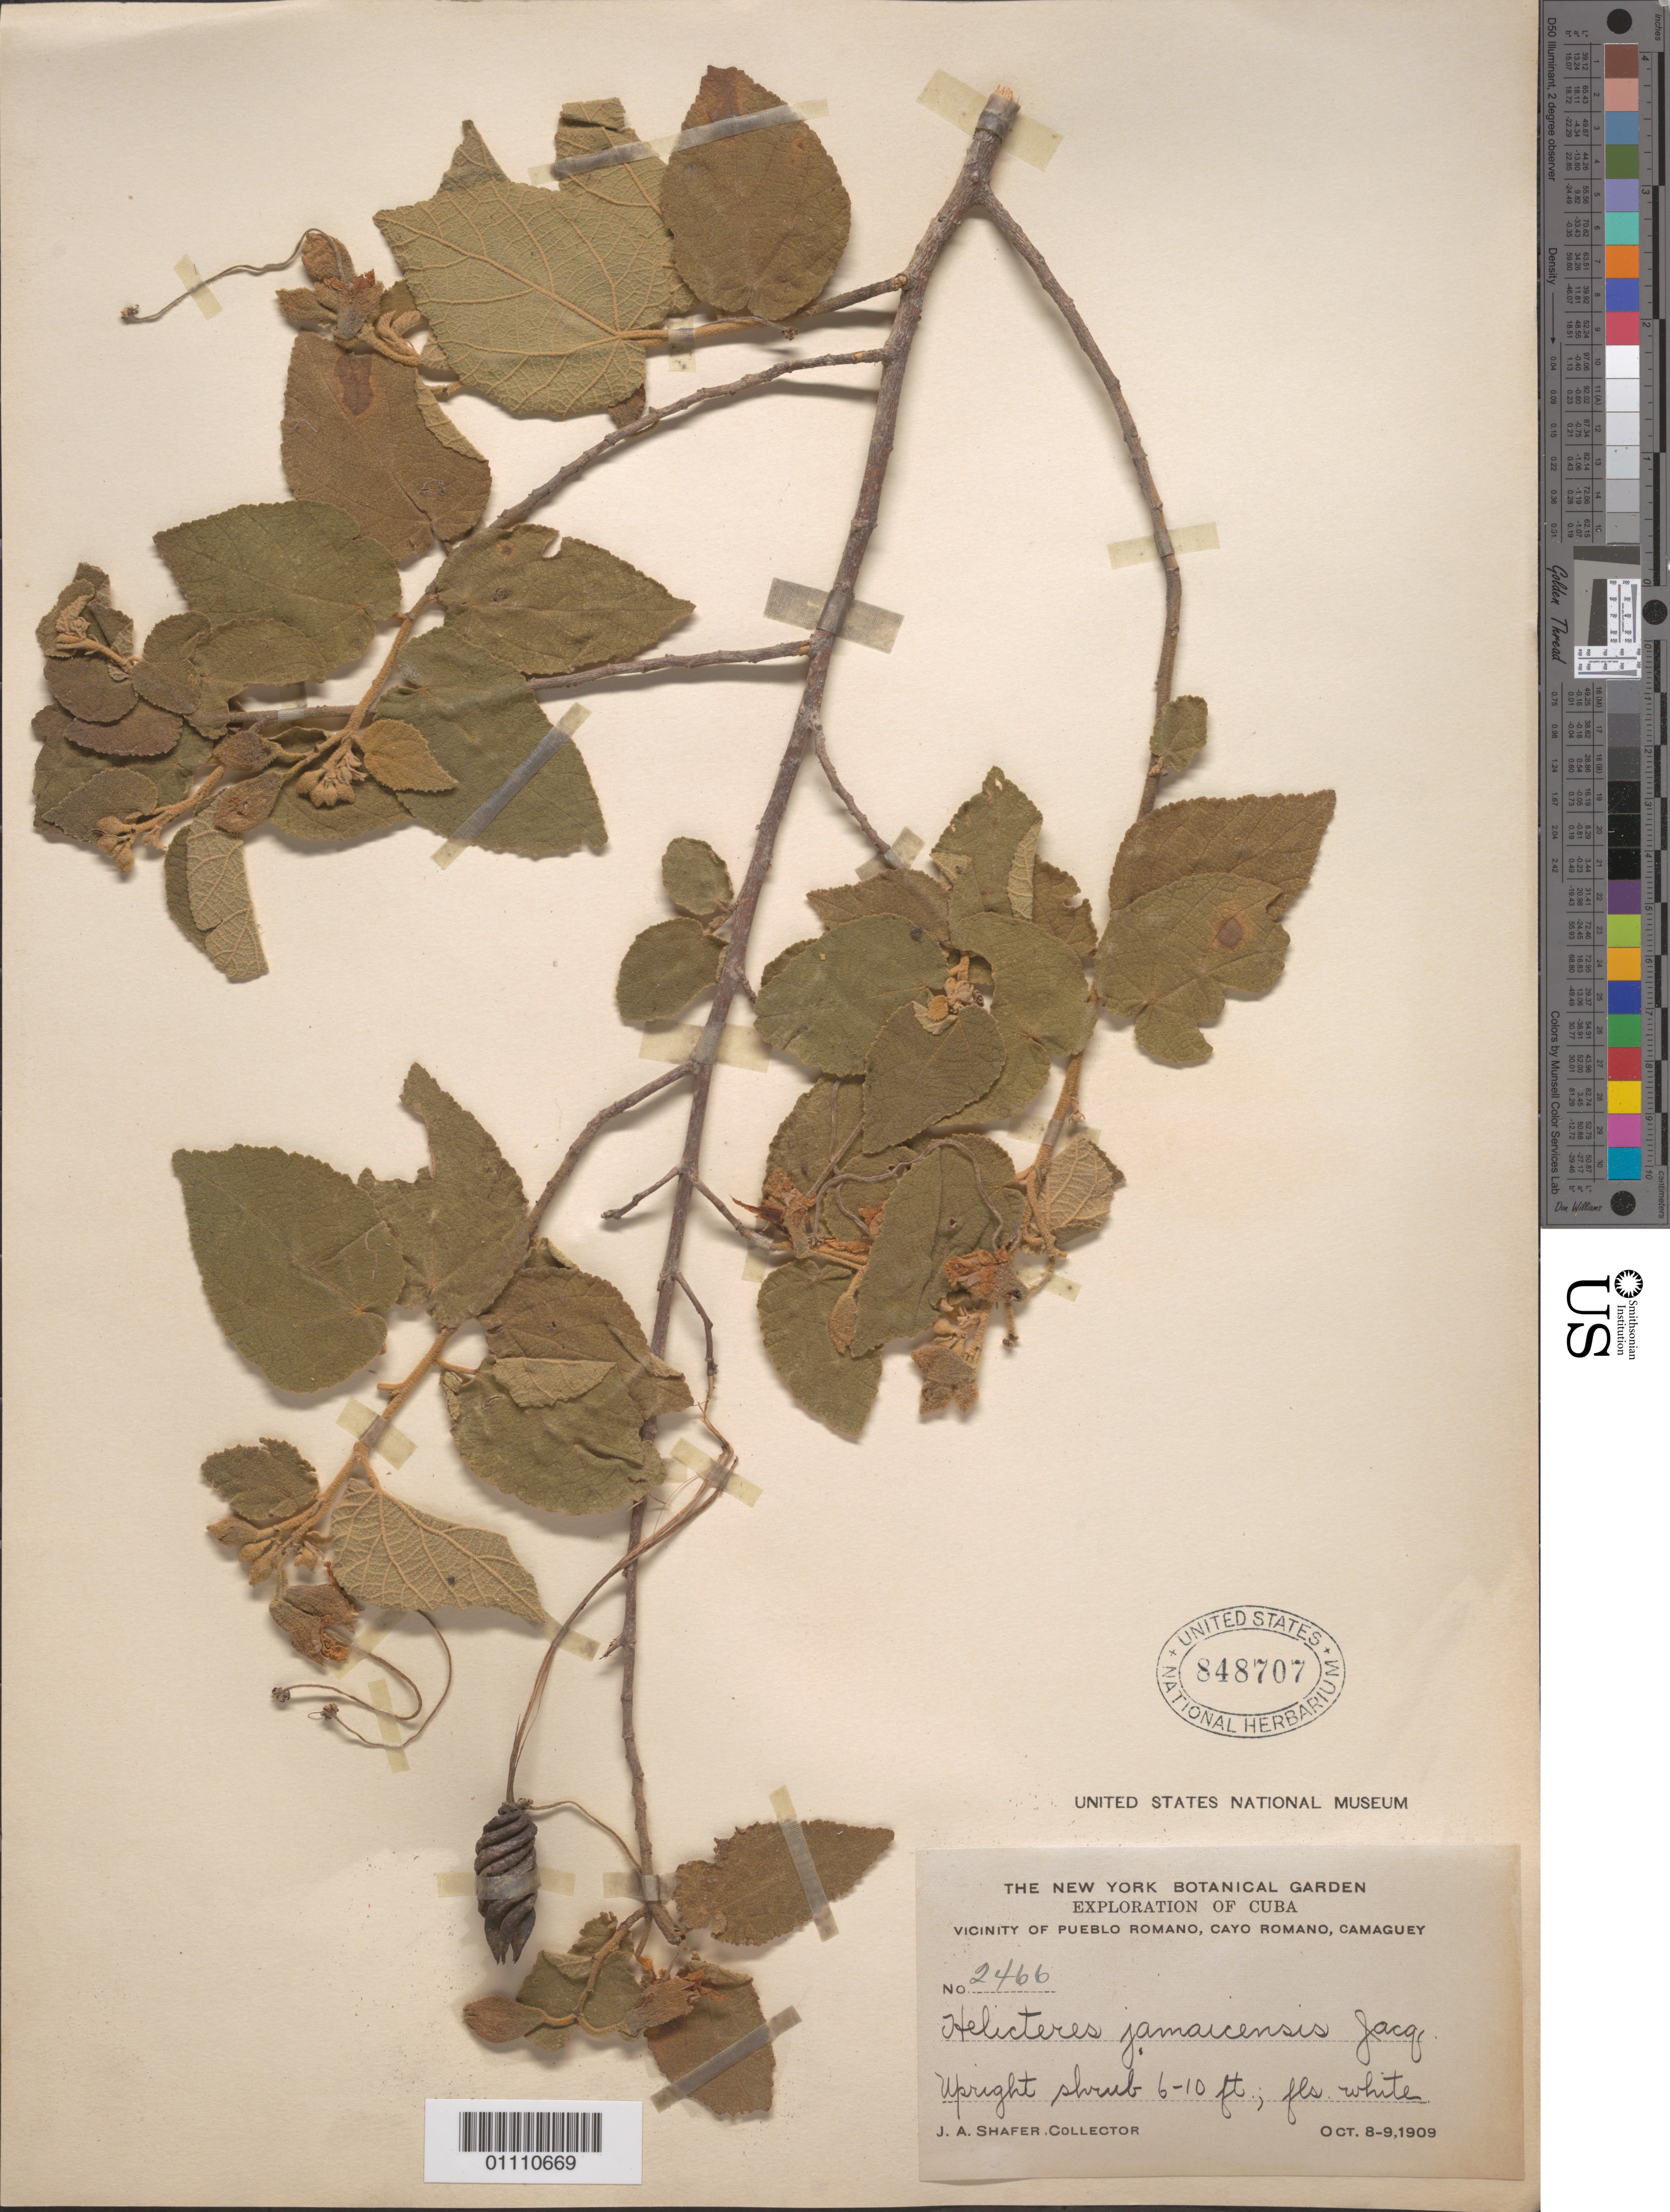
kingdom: Plantae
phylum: Tracheophyta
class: Magnoliopsida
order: Malvales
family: Malvaceae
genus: Helicteres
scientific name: Helicteres jamaicensis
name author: Jacq.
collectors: J. A. Shafer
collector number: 2466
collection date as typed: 08 Oct 1909 and 09 Oct 1909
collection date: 1909-10-08,1909-10-09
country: Cuba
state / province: Camagüey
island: Cuba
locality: Vicinity of Pueblo Romano, Cayo Romano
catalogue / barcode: US 848707